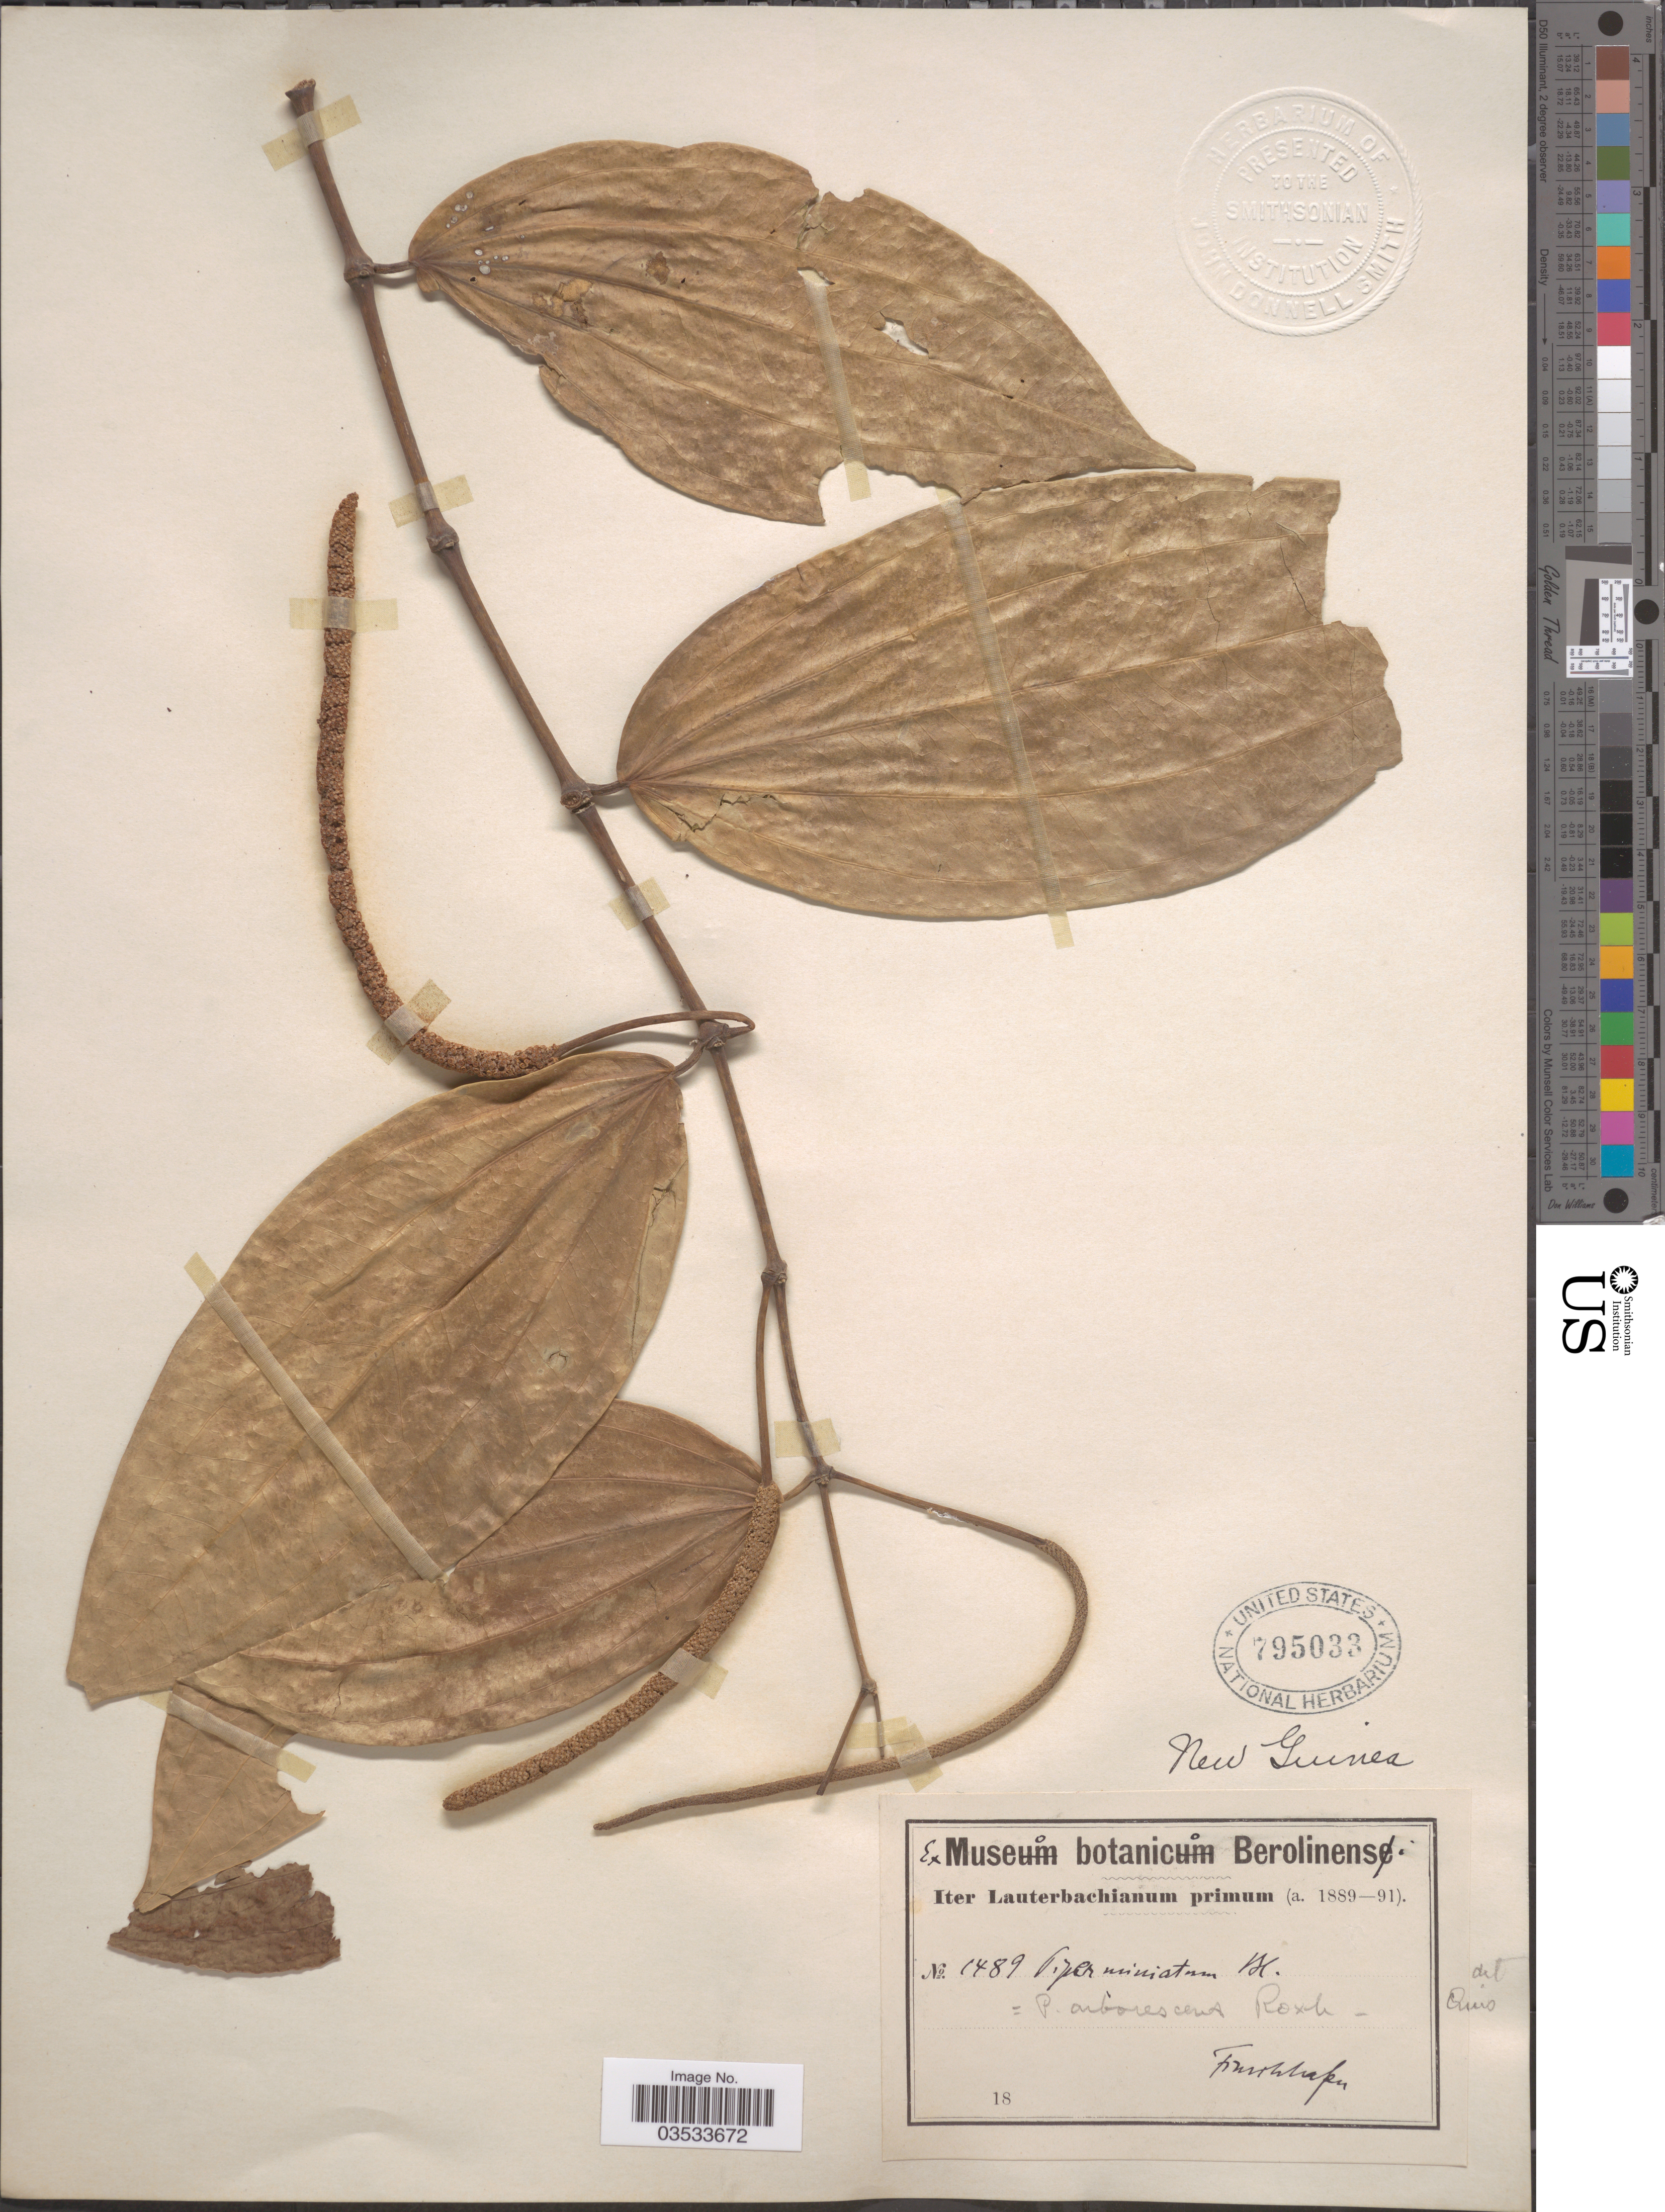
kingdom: Plantae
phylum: Tracheophyta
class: Magnoliopsida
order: Piperales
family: Piperaceae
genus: Piper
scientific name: Piper miniatum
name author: Blume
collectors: Lauterbach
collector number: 1489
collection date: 1889/1891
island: New Guinea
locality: New Guinea. [illegible text]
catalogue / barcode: US 795033